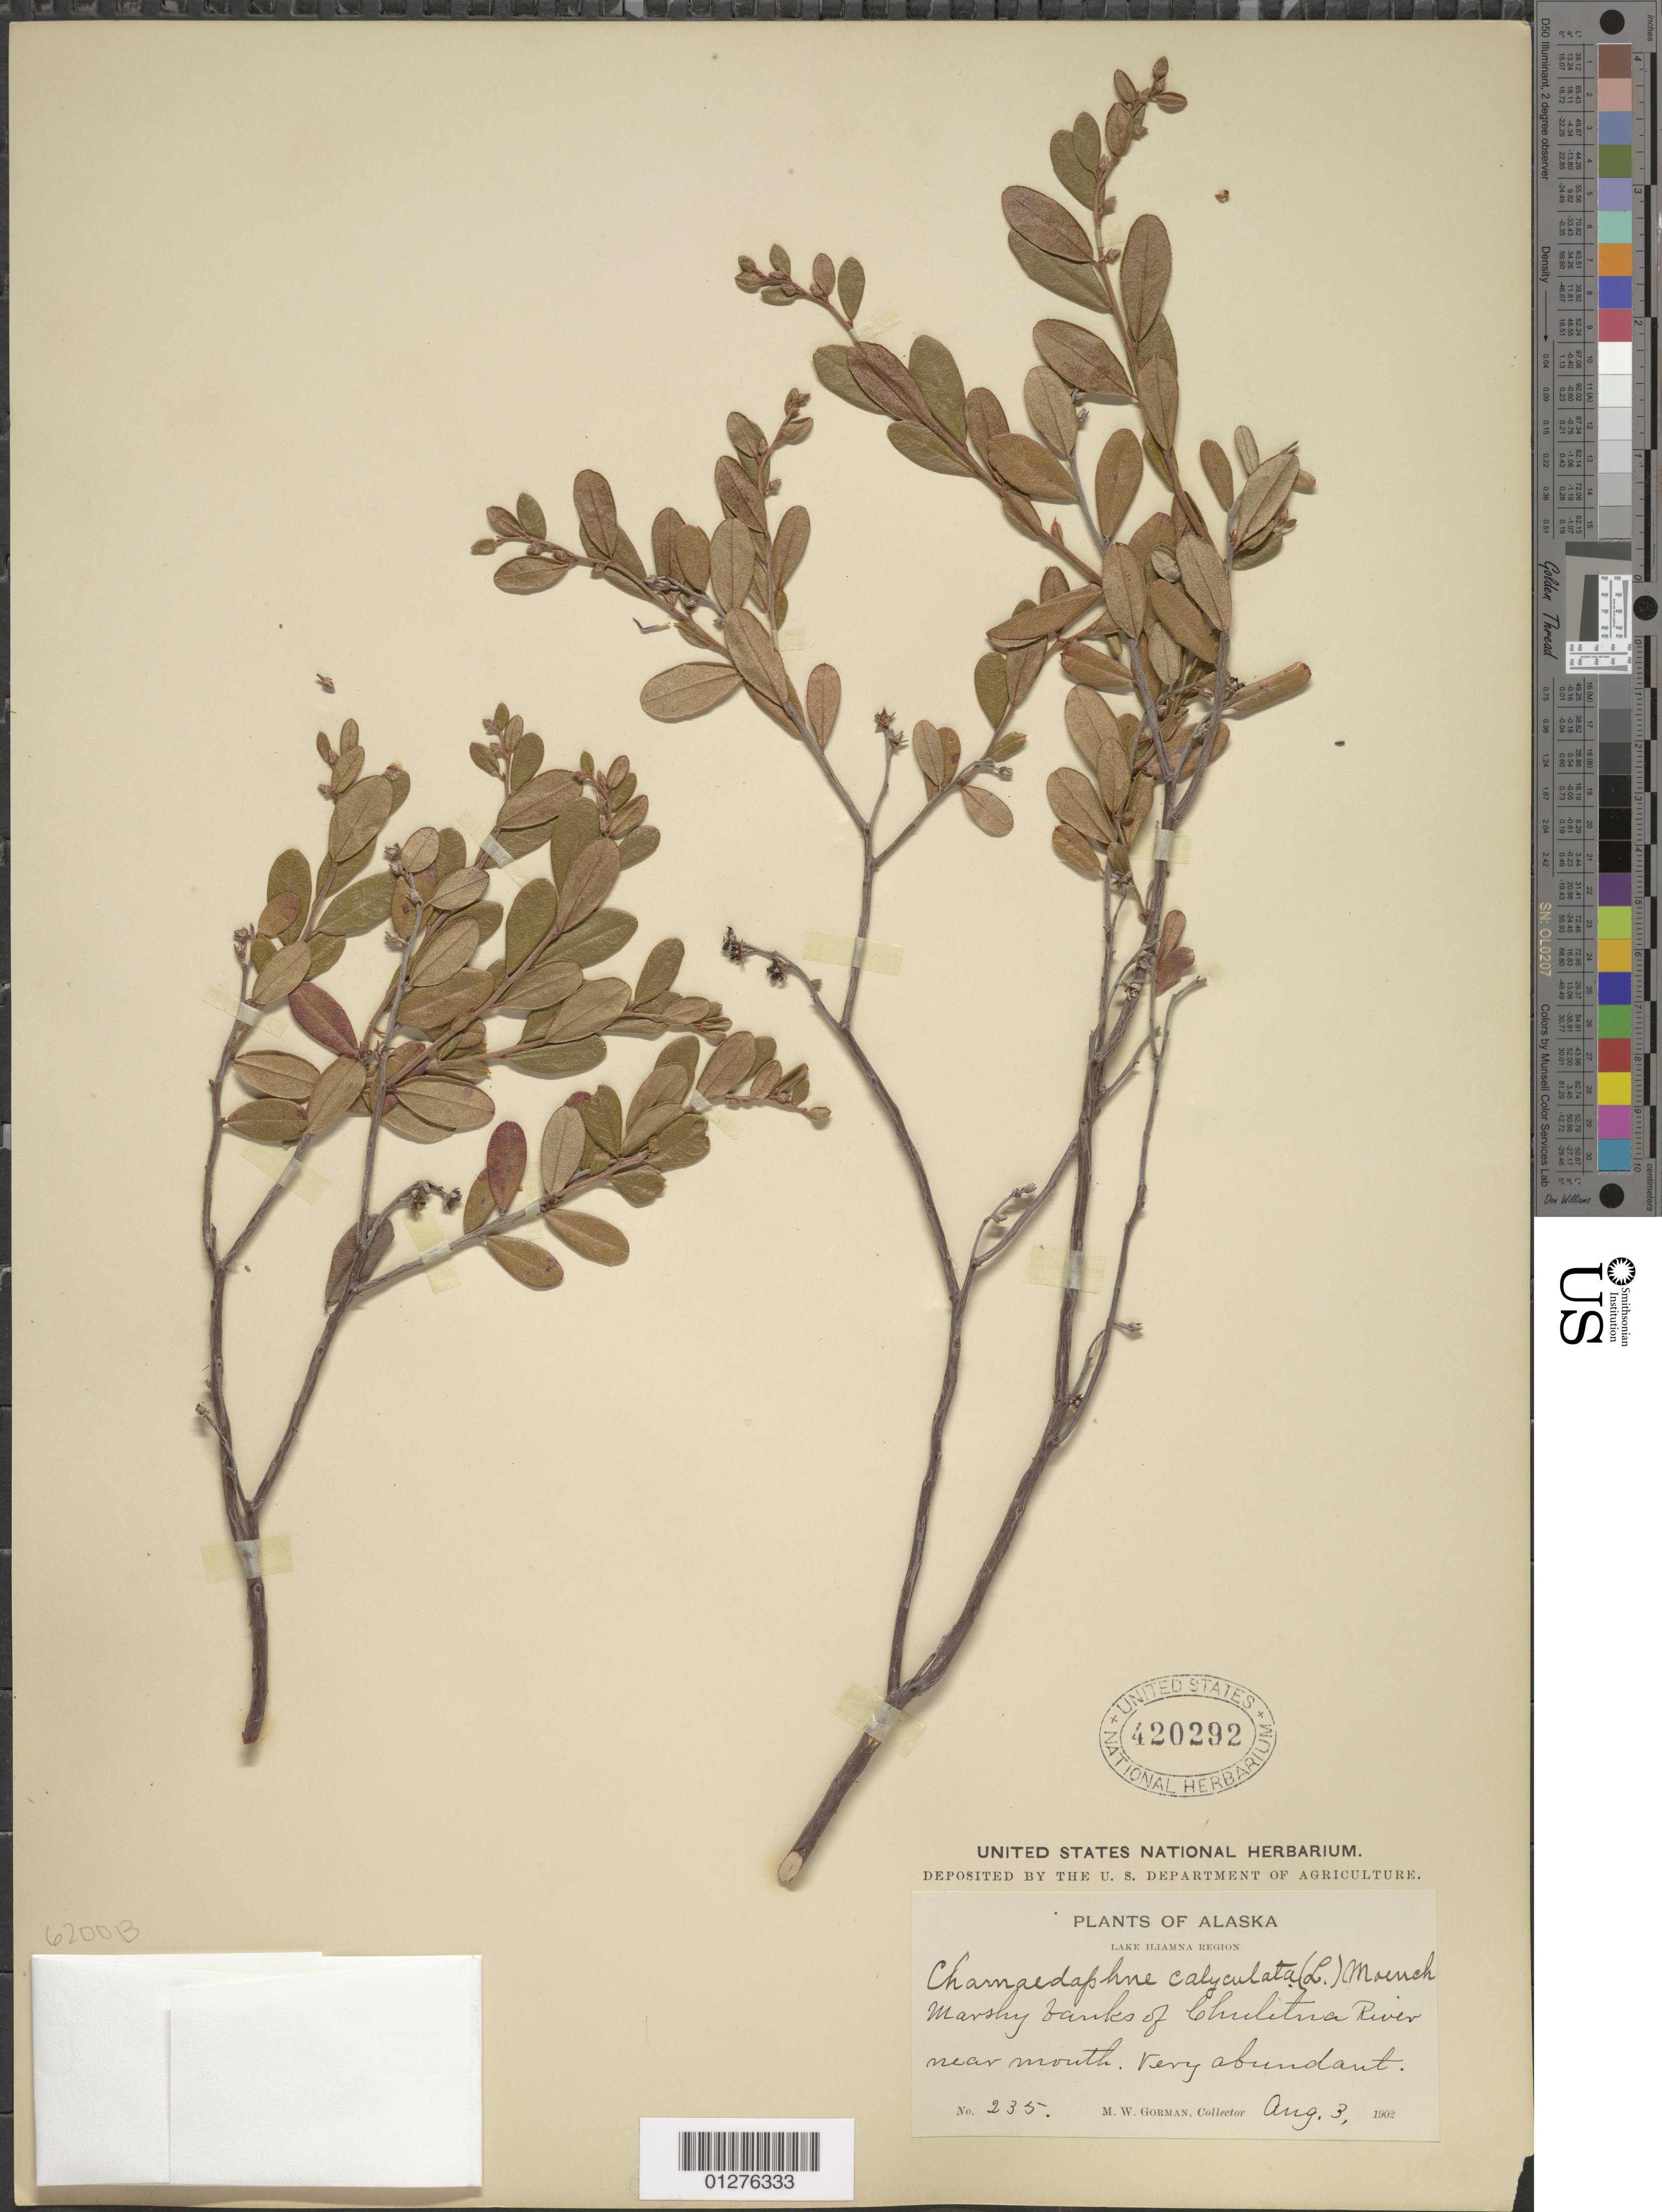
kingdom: Plantae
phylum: Tracheophyta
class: Magnoliopsida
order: Ericales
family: Ericaceae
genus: Chamaedaphne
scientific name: Chamaedaphne calyculata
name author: (L.) Moench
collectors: M. W. Gorman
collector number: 235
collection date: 1902-08-03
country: United States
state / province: Alaska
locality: Chulitna River near mouth.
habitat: Marshy banks.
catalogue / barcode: US 420292